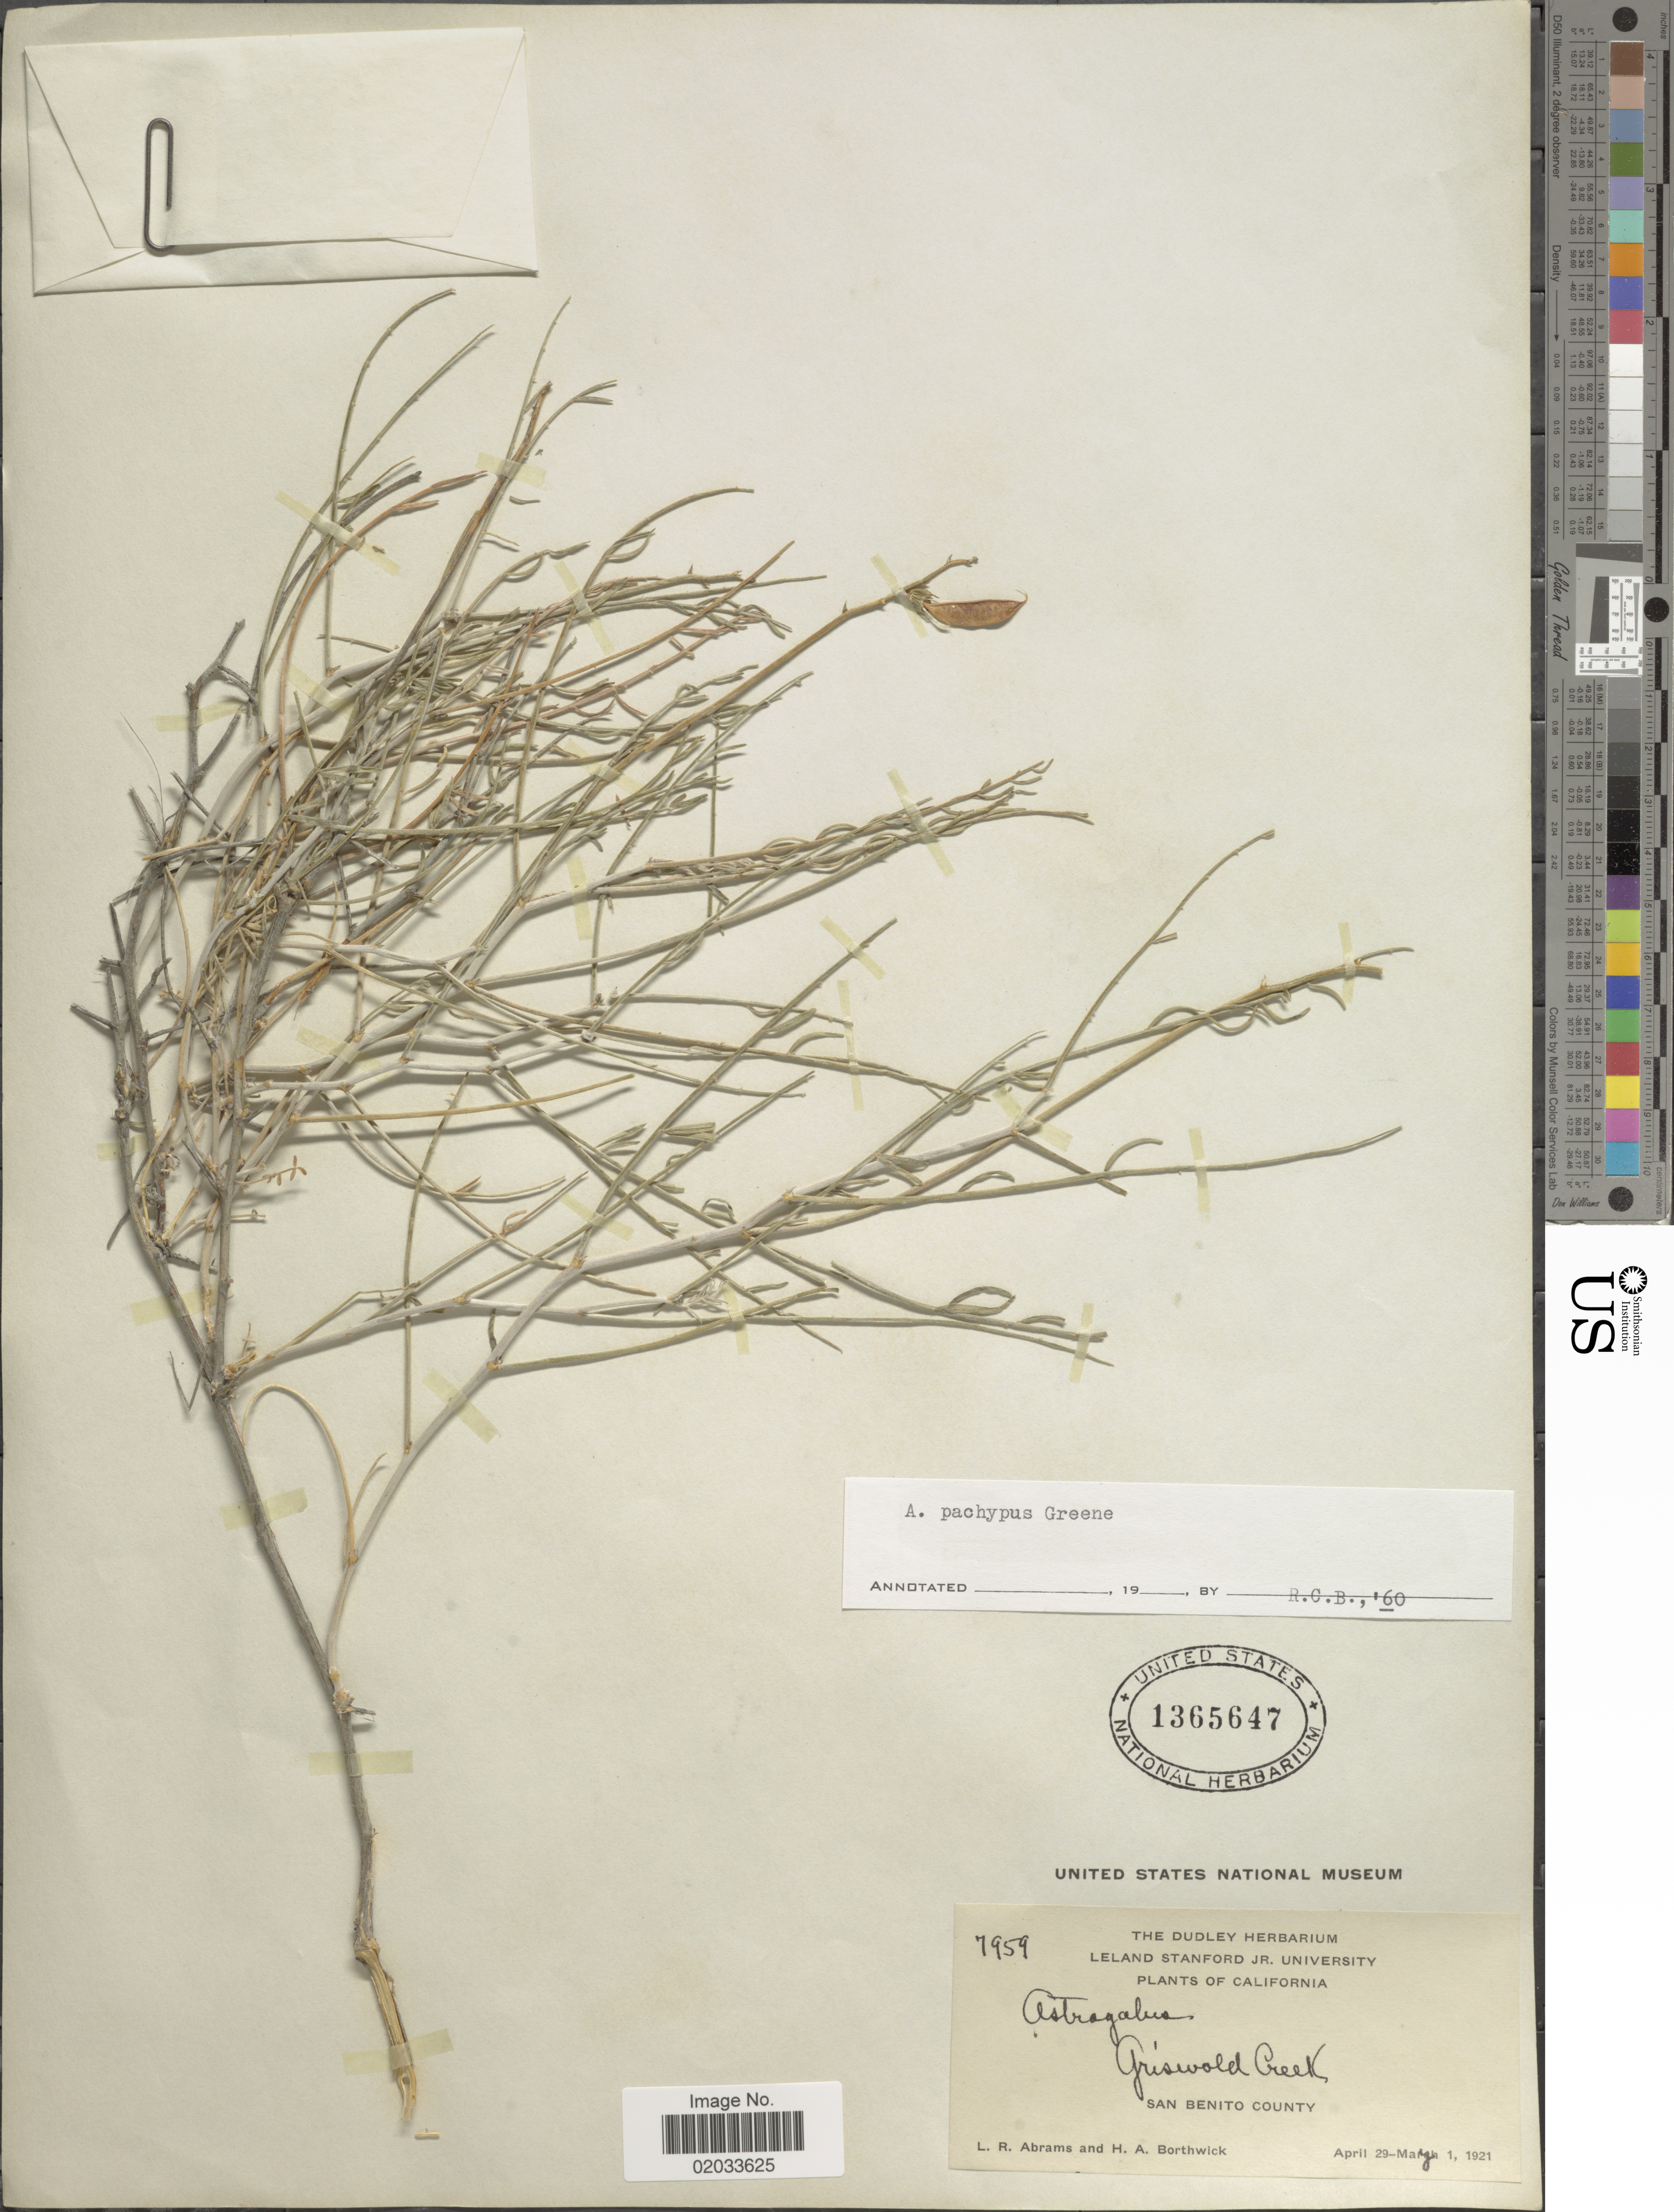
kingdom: Plantae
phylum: Tracheophyta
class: Magnoliopsida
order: Fabales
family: Fabaceae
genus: Astragalus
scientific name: Astragalus pachypus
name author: Greene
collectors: L. Abrams & H. Borthwick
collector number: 7959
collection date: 1921-04-29/1921-05-01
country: United States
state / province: California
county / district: San Benito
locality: Griswold Creek, San Benito County.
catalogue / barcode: US 1365647